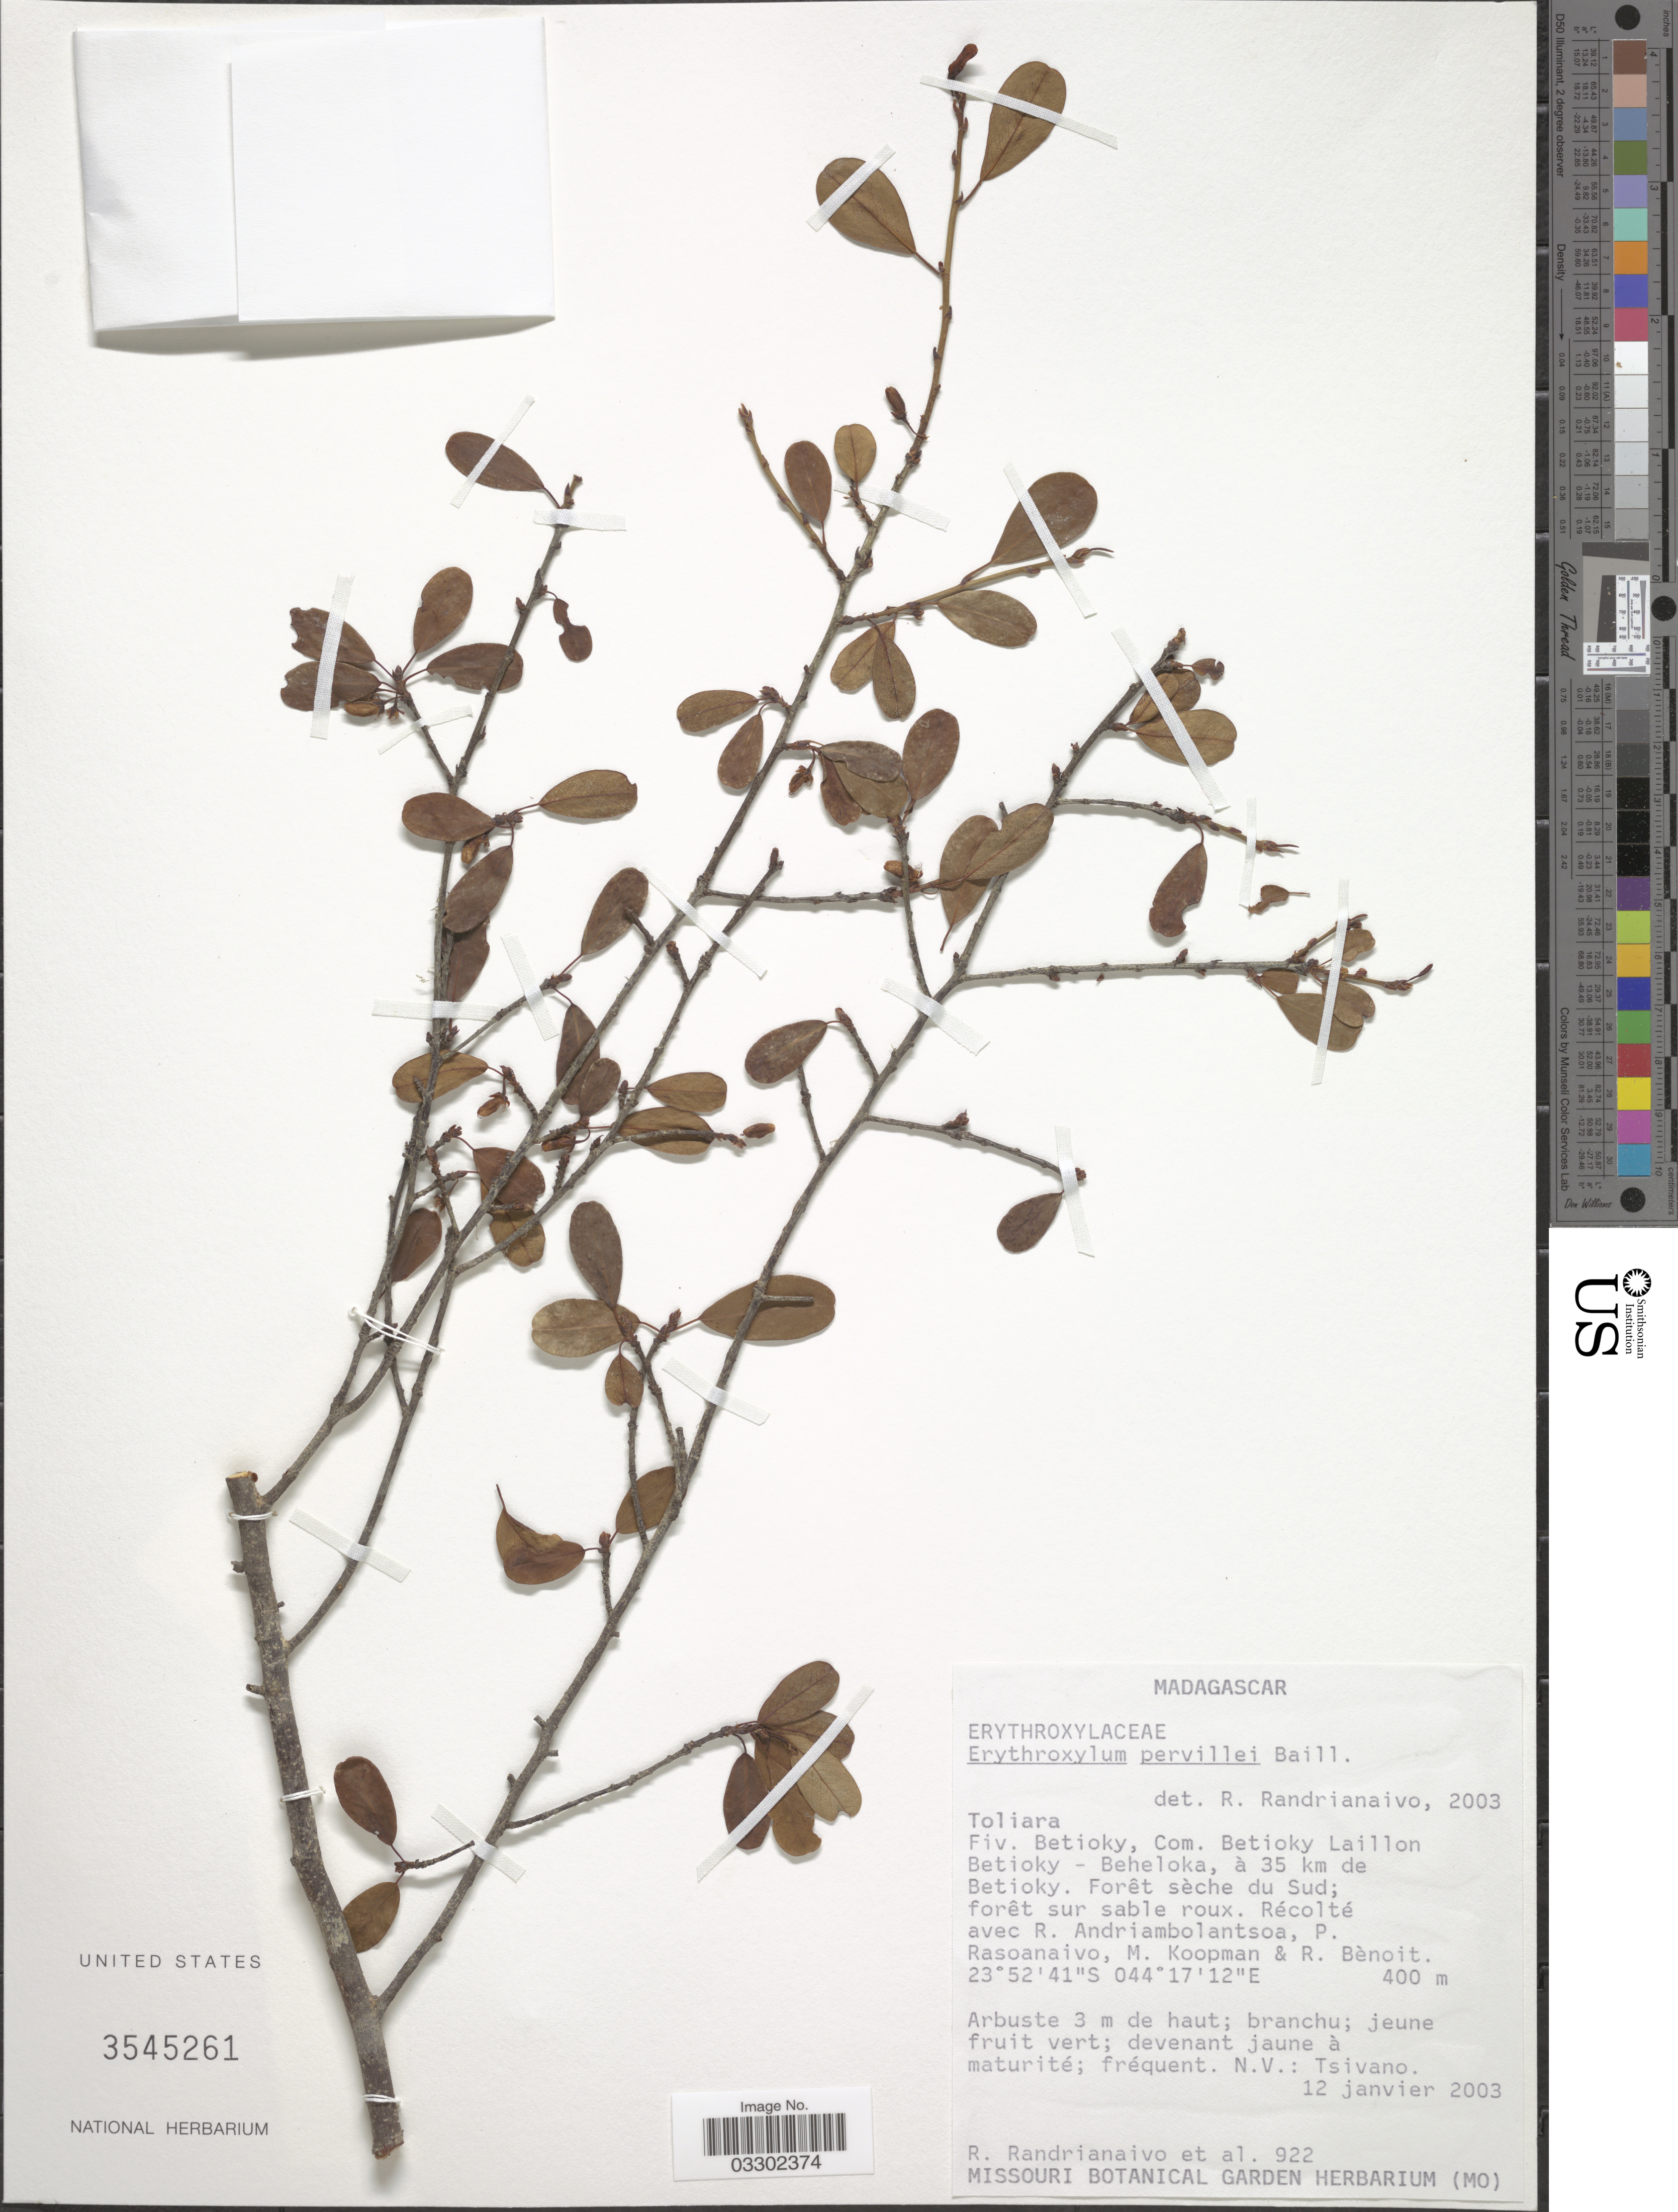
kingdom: Plantae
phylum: Tracheophyta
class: Magnoliopsida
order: Malpighiales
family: Erythroxylaceae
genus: Erythroxylum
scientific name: Erythroxylum pervillei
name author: Baill.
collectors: R. Randrianaivo, R. Andriambolantsoa, P. Rasoanaivo, M. M. Koopman & R. Bènoit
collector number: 922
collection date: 2003-01-12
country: Madagascar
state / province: Atsimo-Andrefana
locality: Fiv. Betioky, Com. Betioky Laillon, Betioky - Beheloka, à 35 km de Betioky. Forêt sèche du Sud.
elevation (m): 400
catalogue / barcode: US 3545261